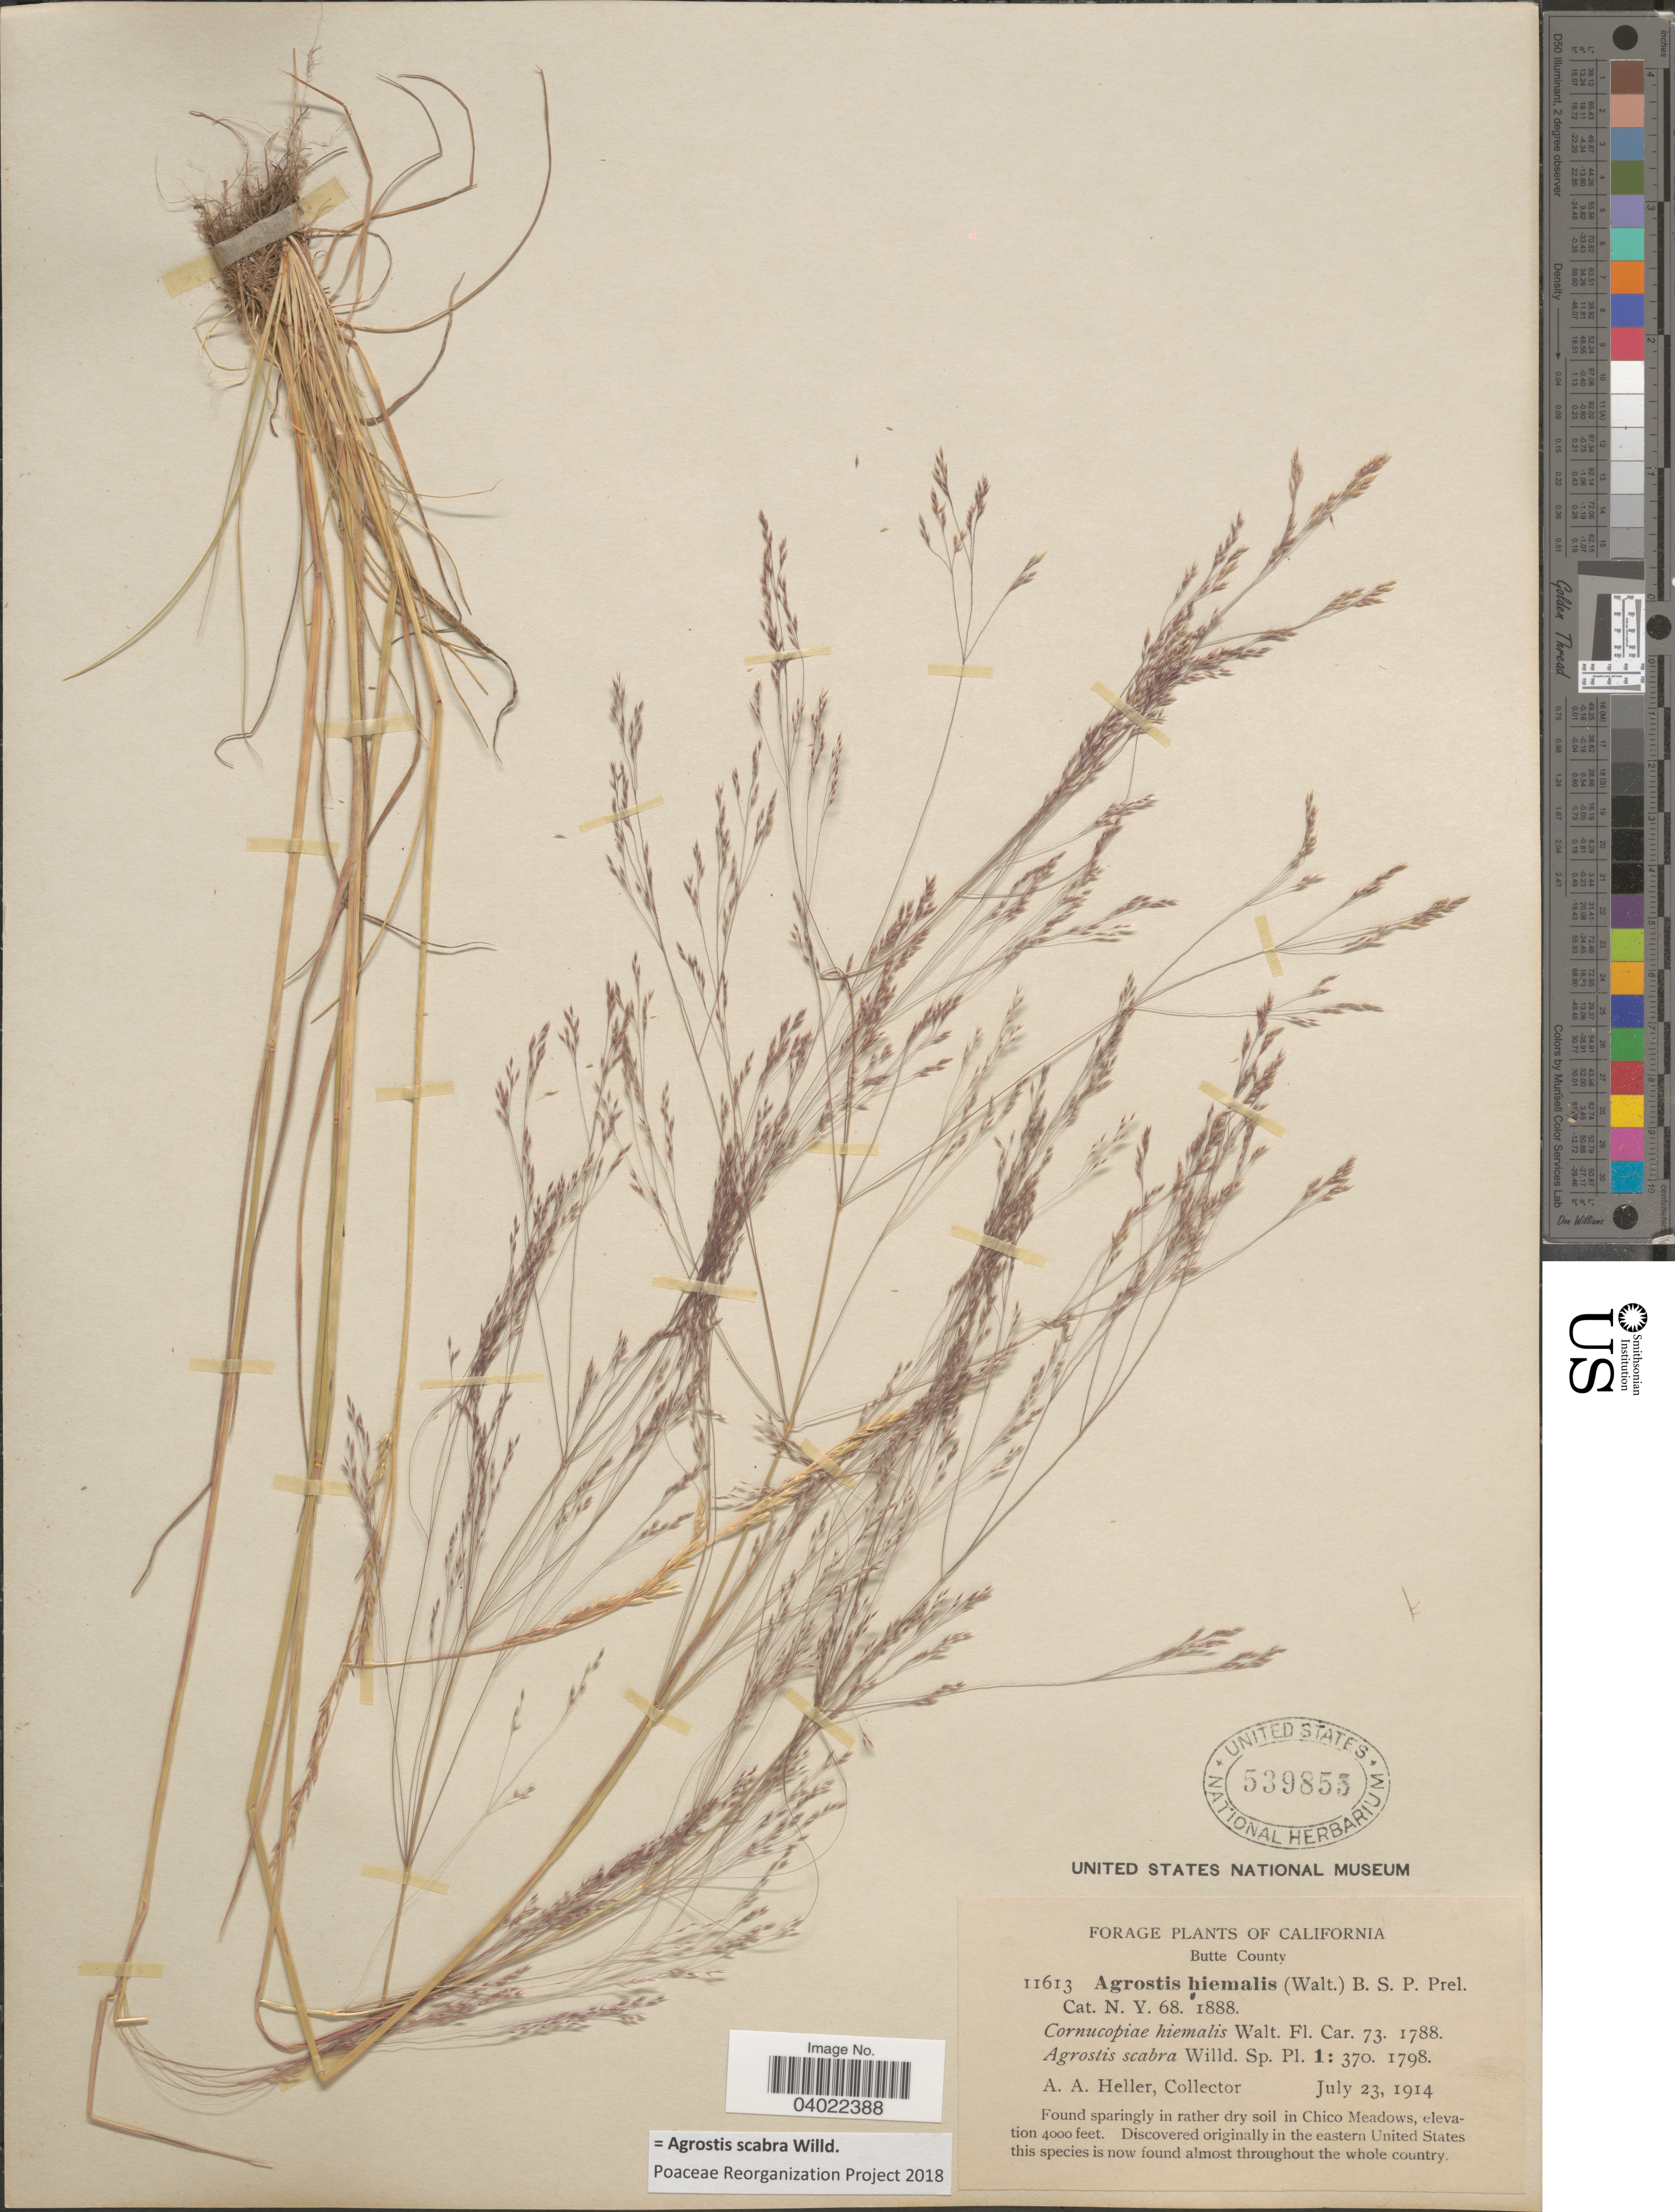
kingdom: Plantae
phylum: Tracheophyta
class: Liliopsida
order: Poales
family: Poaceae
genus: Agrostis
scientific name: Agrostis scabra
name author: Willd.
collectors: A. A. Heller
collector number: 11613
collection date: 1914-07-23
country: United States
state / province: California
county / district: Butte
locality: Butte County. In rather dry soil in Chico Meadows.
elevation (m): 1219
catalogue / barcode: US 539855